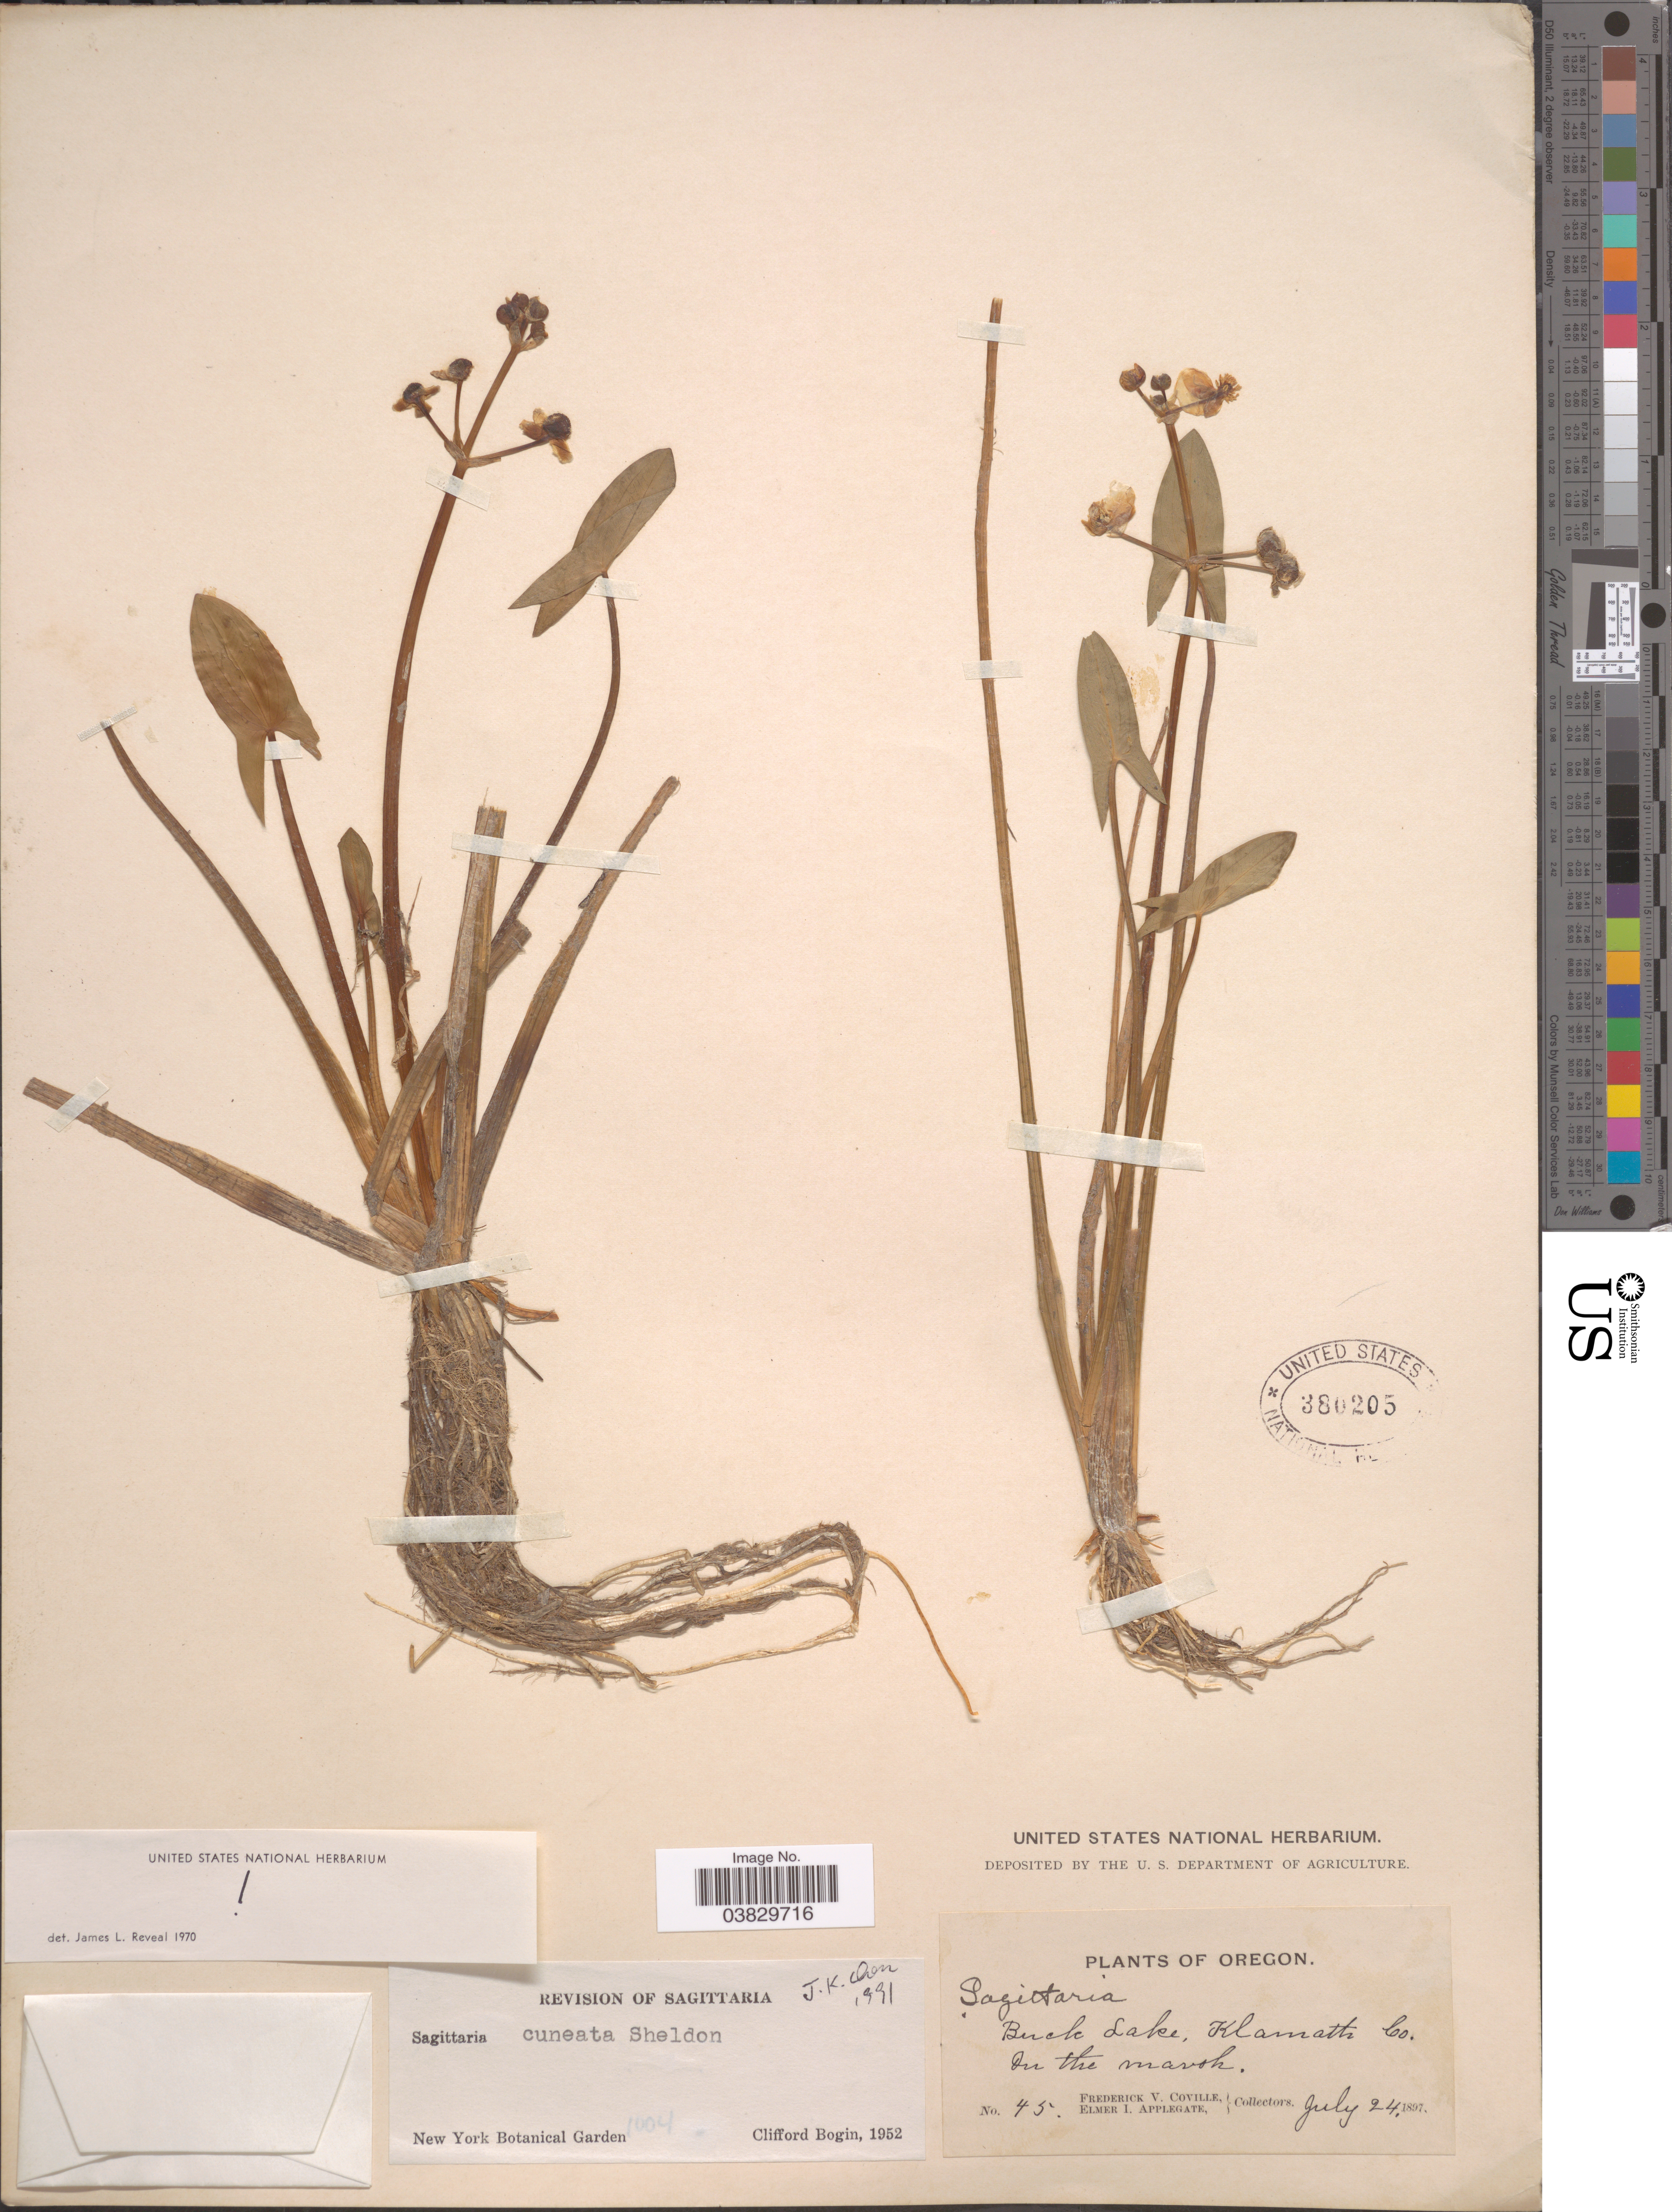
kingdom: Plantae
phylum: Tracheophyta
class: Liliopsida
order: Alismatales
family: Alismataceae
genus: Sagittaria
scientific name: Sagittaria cuneata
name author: E. Sheld.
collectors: F. V. Coville & E. I. Applegate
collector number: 45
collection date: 1897-07-24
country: United States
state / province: Oregon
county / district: Klamath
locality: Buck Lake, Klamath Co. In the marsh.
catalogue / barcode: US 380205